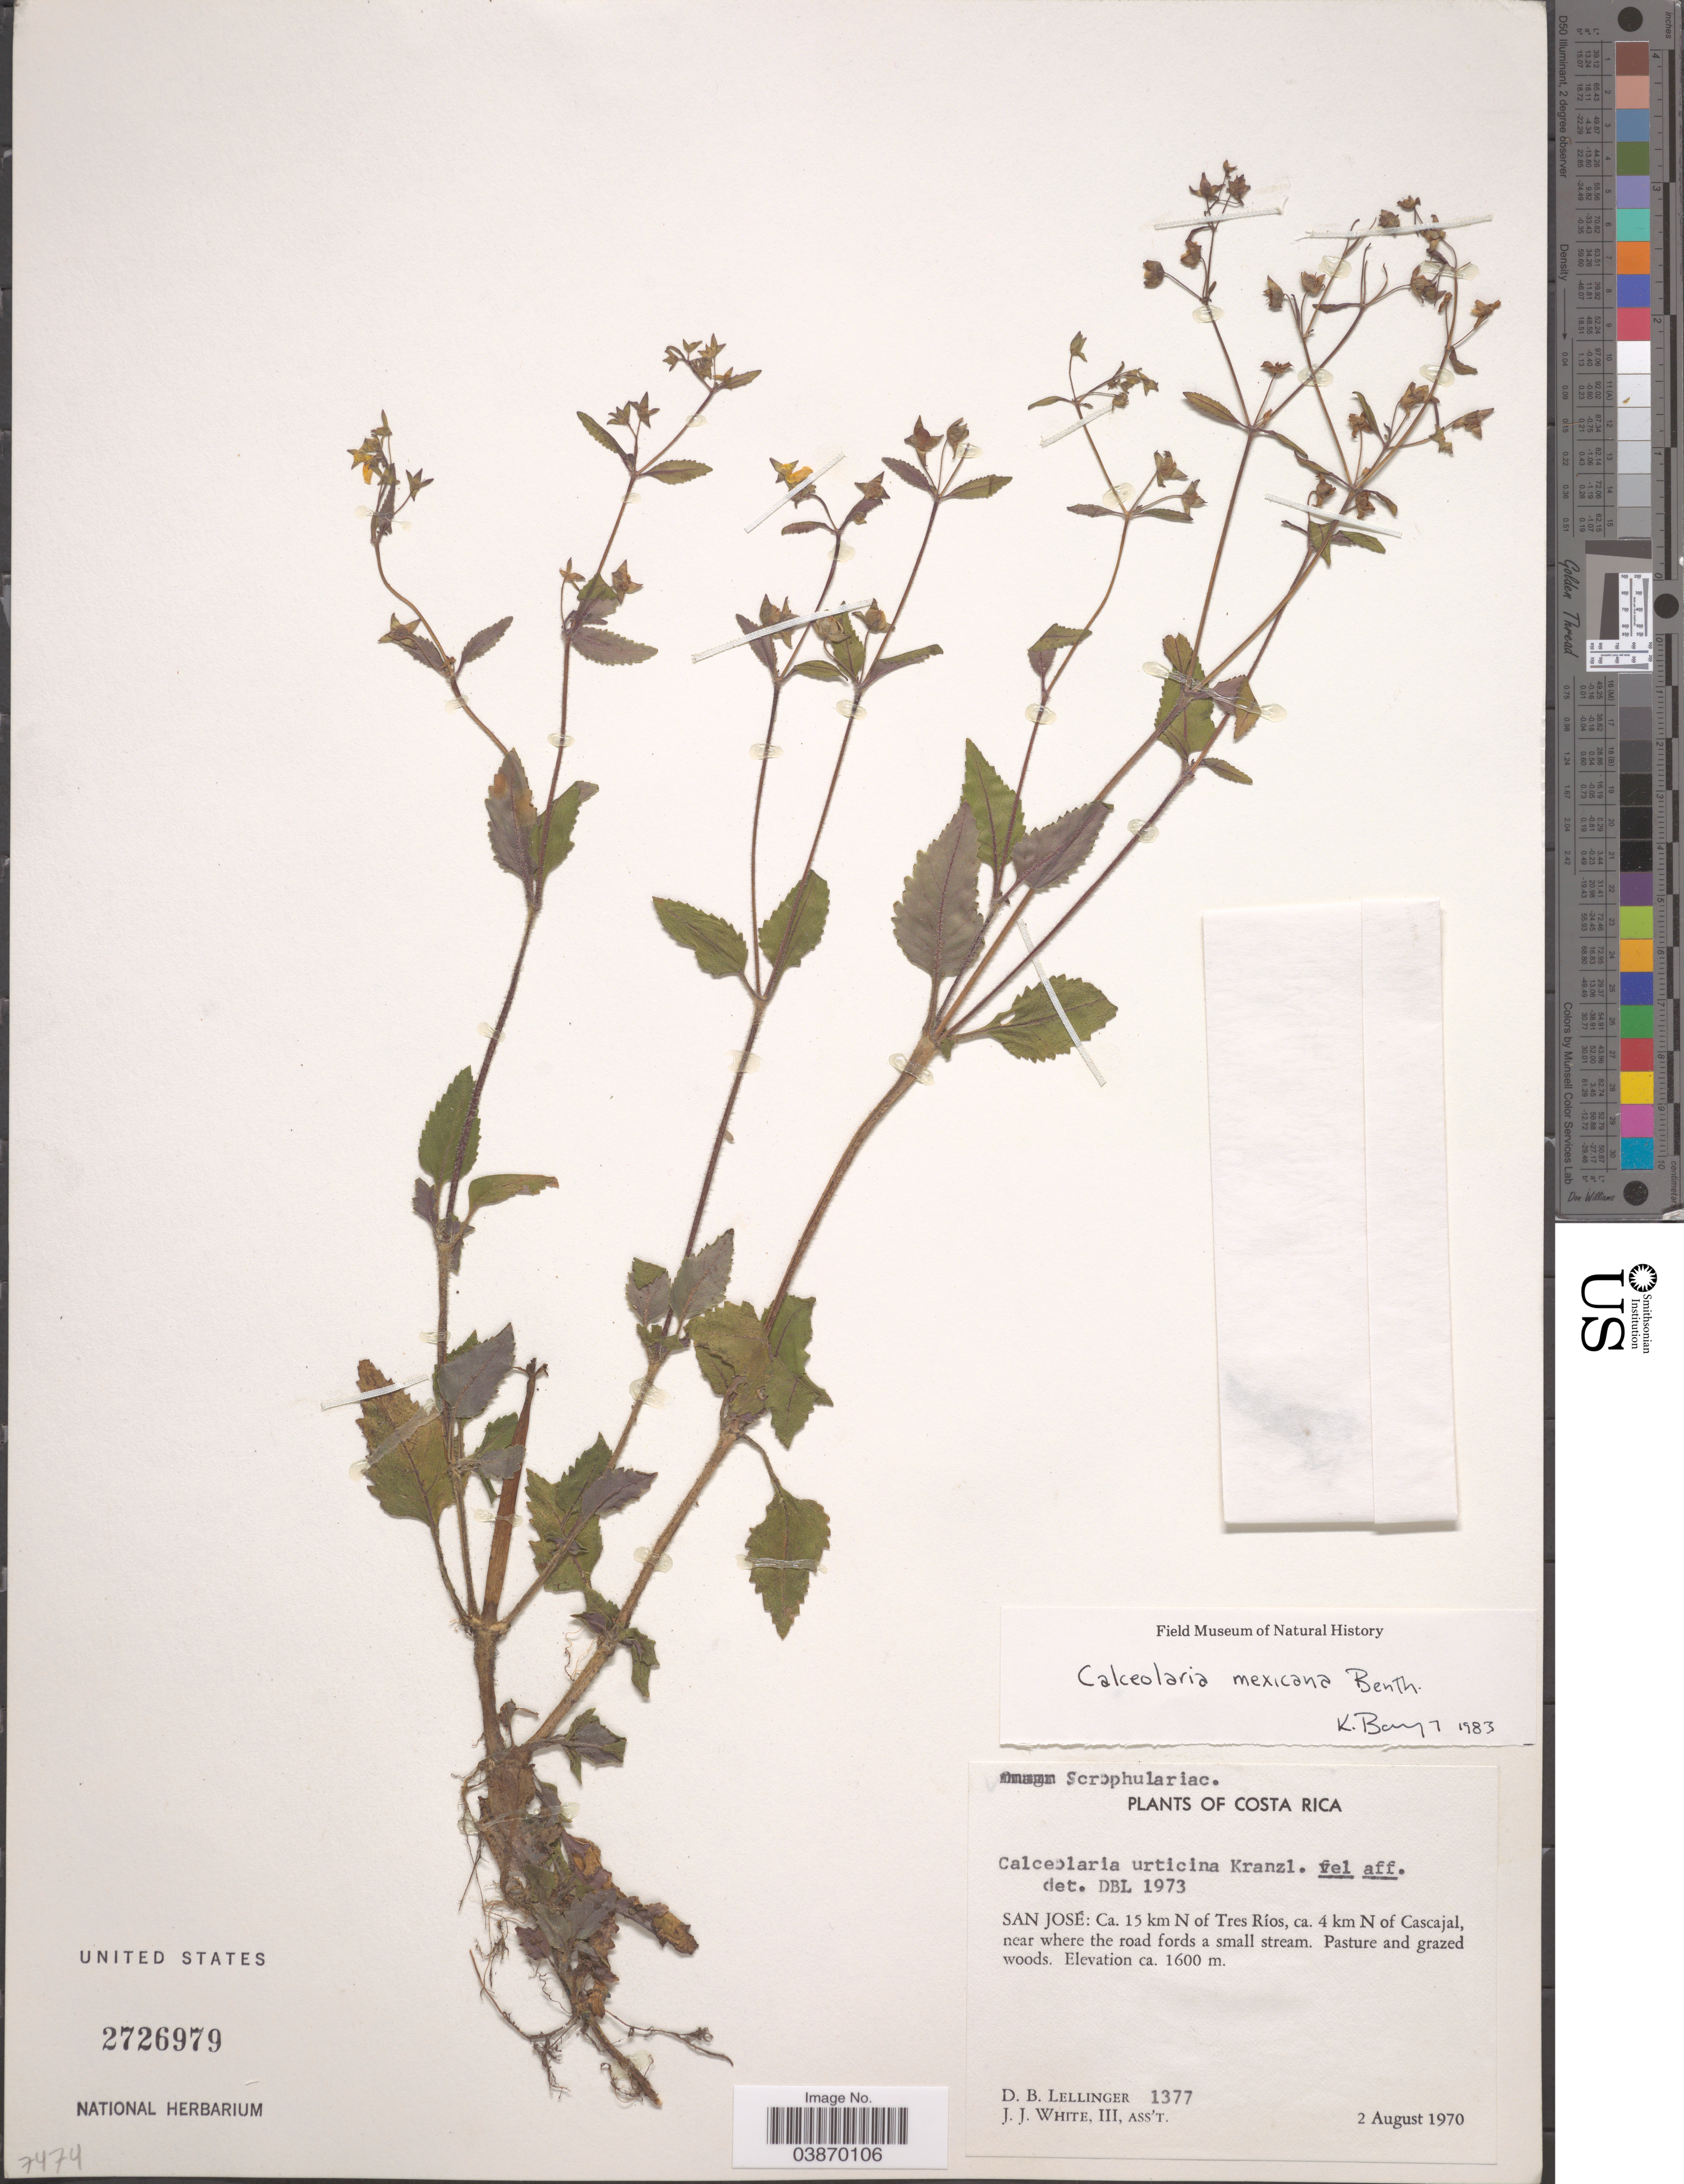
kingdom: Plantae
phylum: Tracheophyta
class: Magnoliopsida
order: Lamiales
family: Calceolariaceae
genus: Calceolaria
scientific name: Calceolaria mexicana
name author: Benth.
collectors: D. B. Lellinger & J. J. White III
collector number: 1377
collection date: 1970-08-02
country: Costa Rica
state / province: San José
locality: Ca. 15 km N of Tres Ríos, ca. 4 km N of Cascajal, near where the road fords a small stream.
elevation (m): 1600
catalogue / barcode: US 2726979